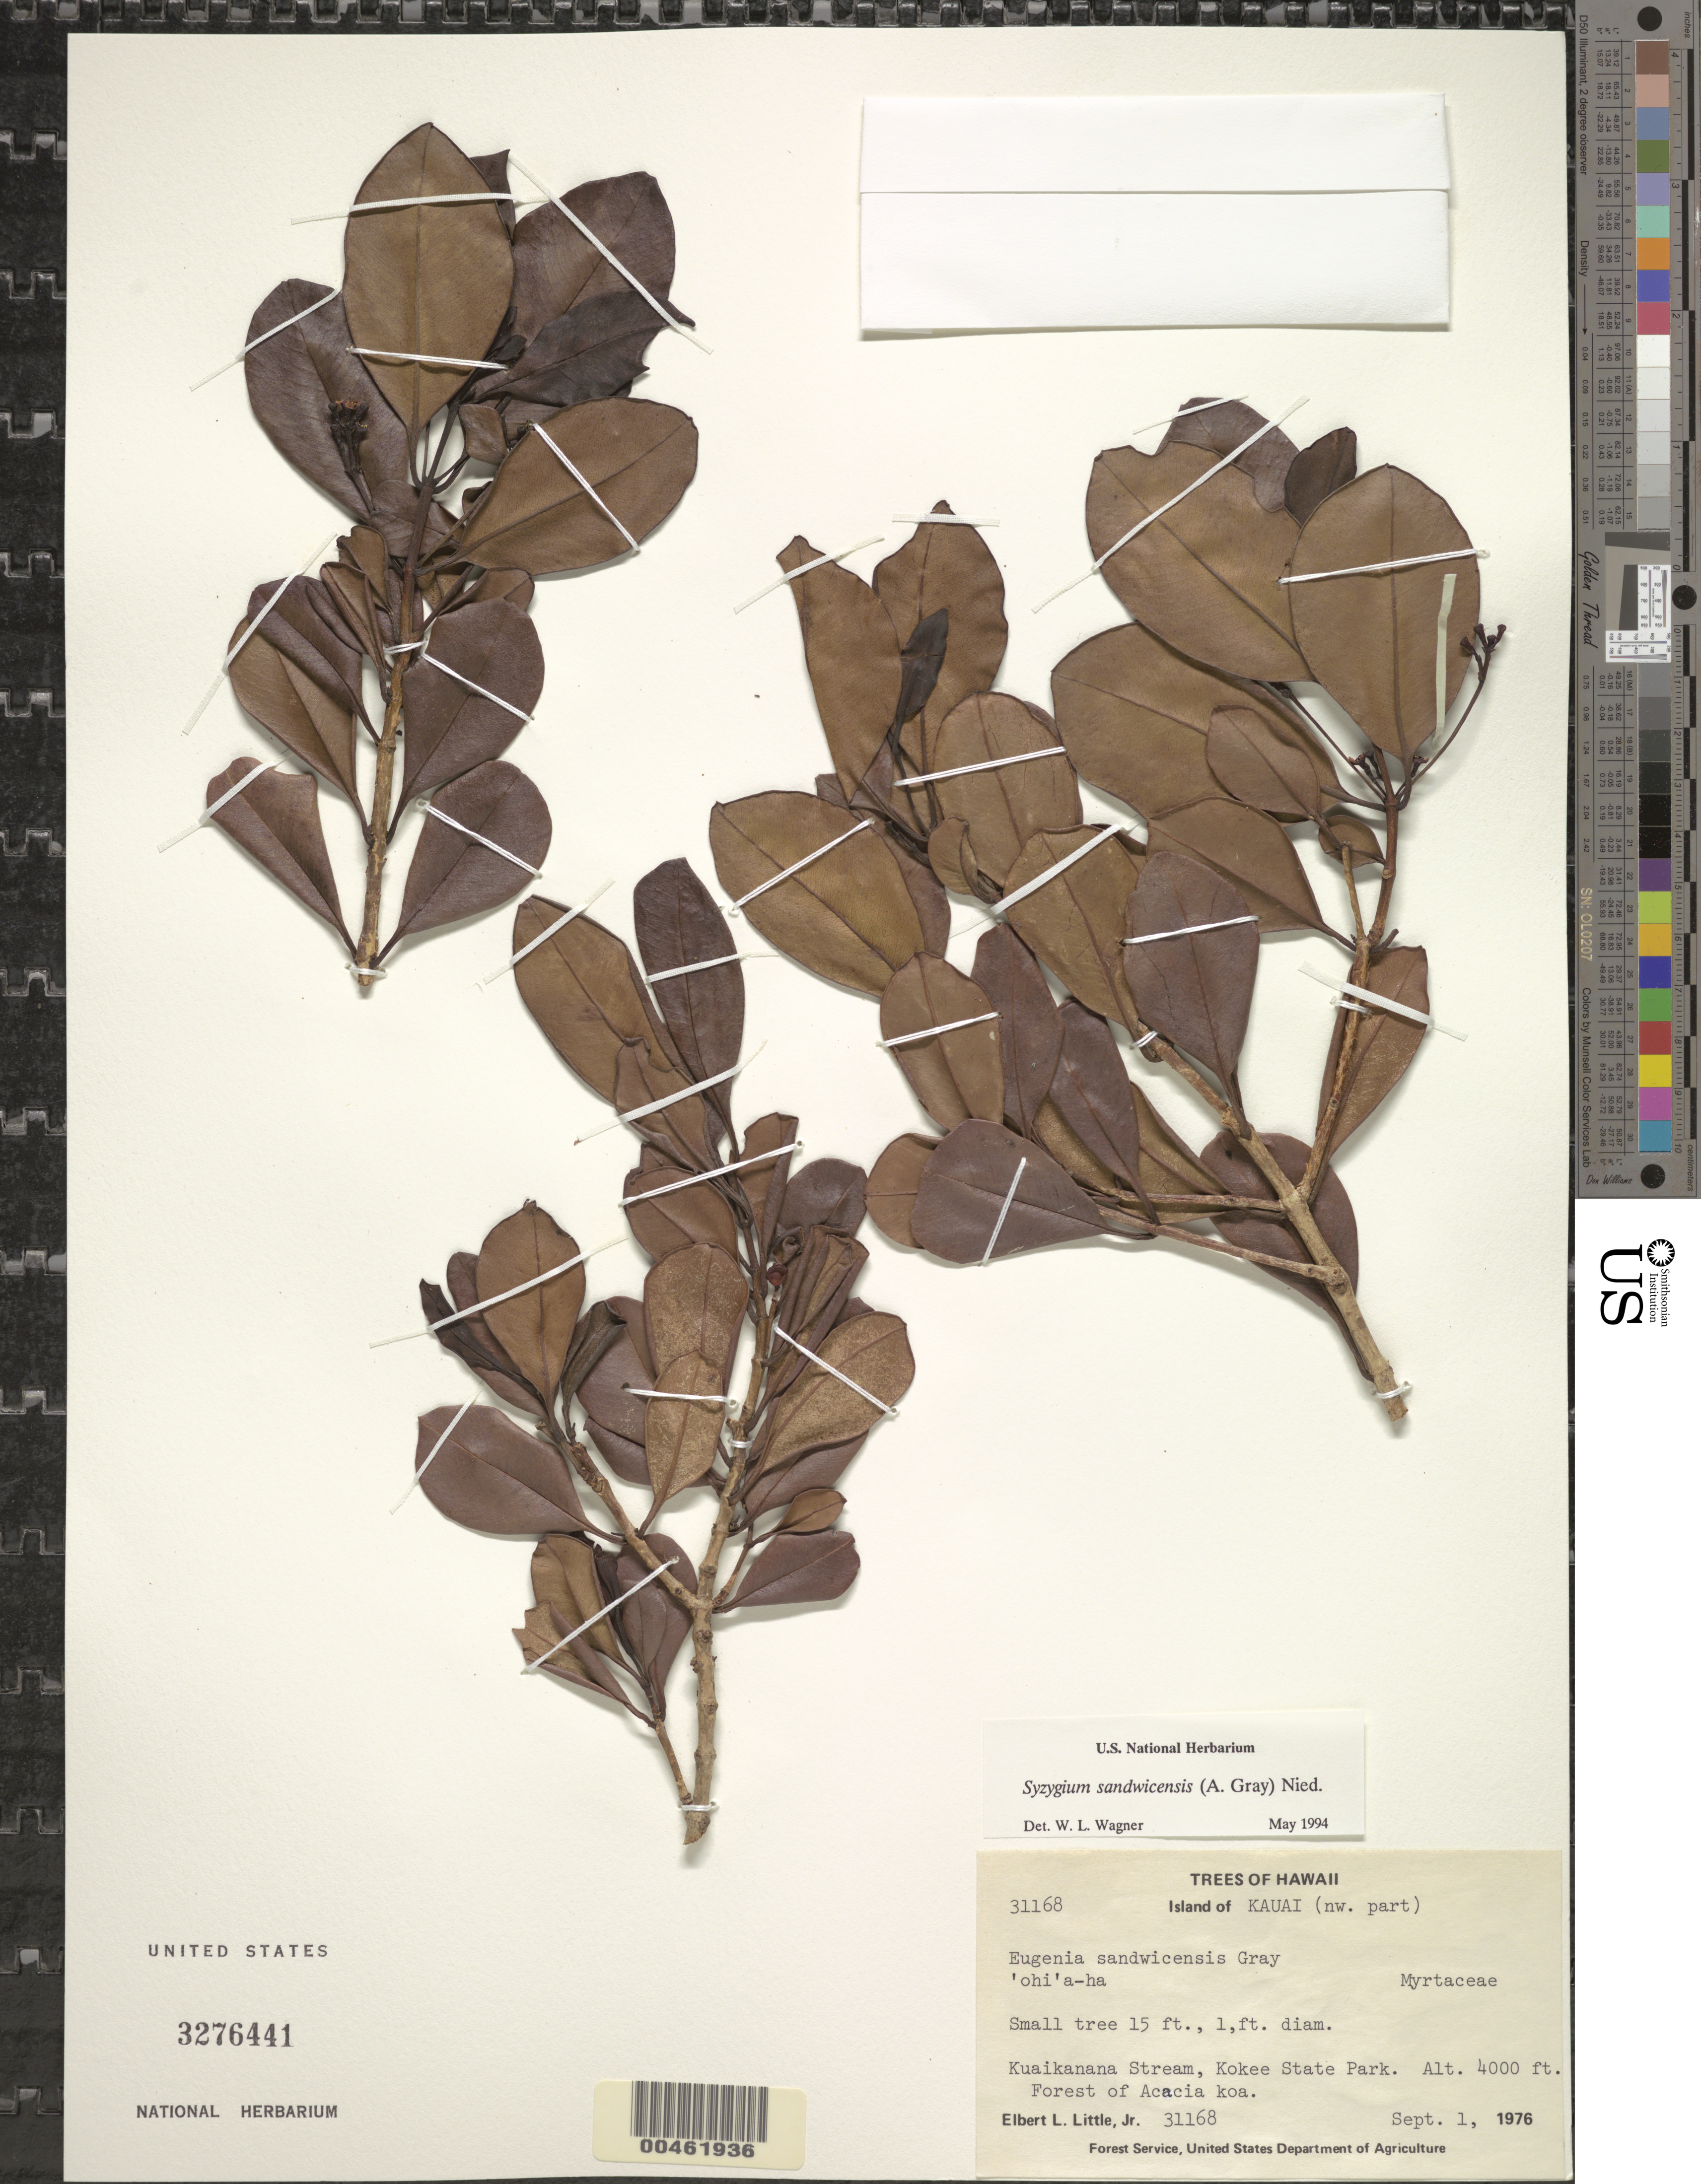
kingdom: Plantae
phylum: Tracheophyta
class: Magnoliopsida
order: Myrtales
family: Myrtaceae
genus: Syzygium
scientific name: Syzygium sandwicense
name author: (A. Gray) Müll. Stuttg.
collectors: E. L. Little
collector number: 31168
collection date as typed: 1 Sep 1976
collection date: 1976-09-01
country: United States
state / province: Hawaii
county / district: Kauai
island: Kaua'i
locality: NW part, Kuaikanana Stream, Kokee State Park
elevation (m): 1219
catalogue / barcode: US 3276441